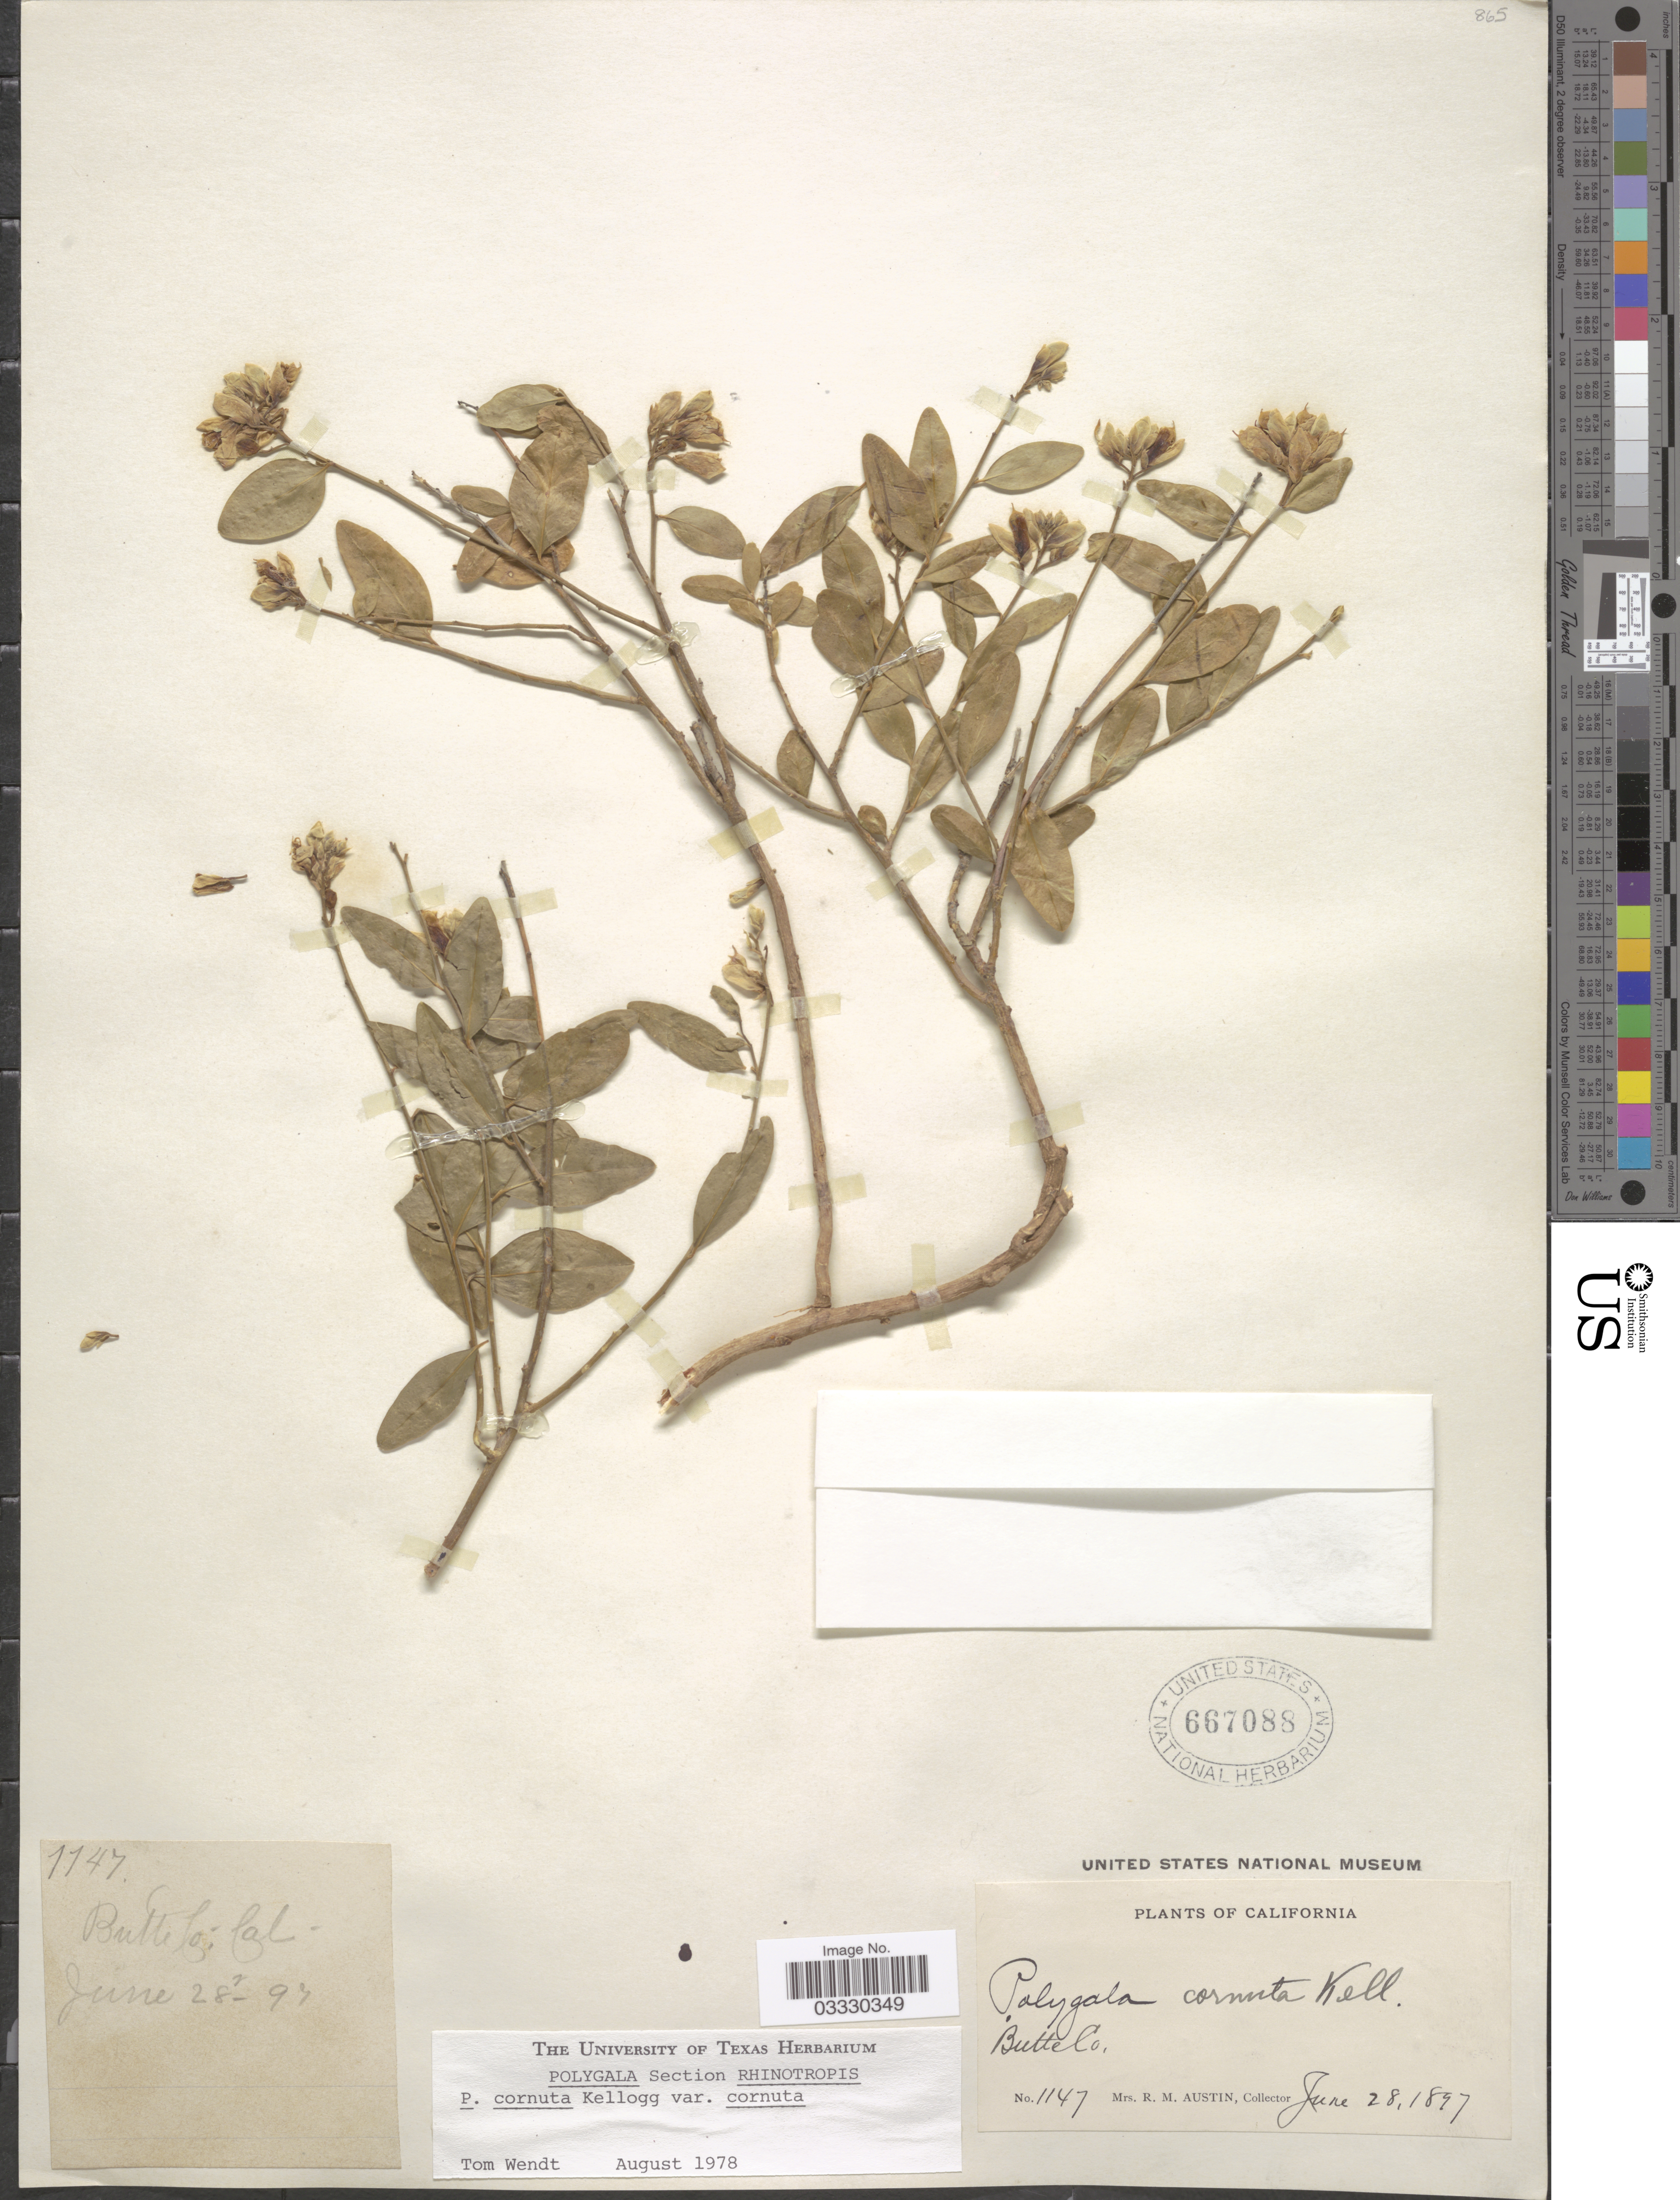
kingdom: Plantae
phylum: Tracheophyta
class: Magnoliopsida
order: Fabales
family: Polygalaceae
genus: Rhinotropis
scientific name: Rhinotropis cornuta var. cornuta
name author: (Kellogg) J.R. Abbott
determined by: Strong, Mark T., (BOT), Smithsonian Institution - National Museum of Natural History (UNITED STATES)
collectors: R. Austin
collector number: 1147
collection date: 1897-06-28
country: United States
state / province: California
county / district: Butte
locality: Butte Co.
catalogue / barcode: US 667088